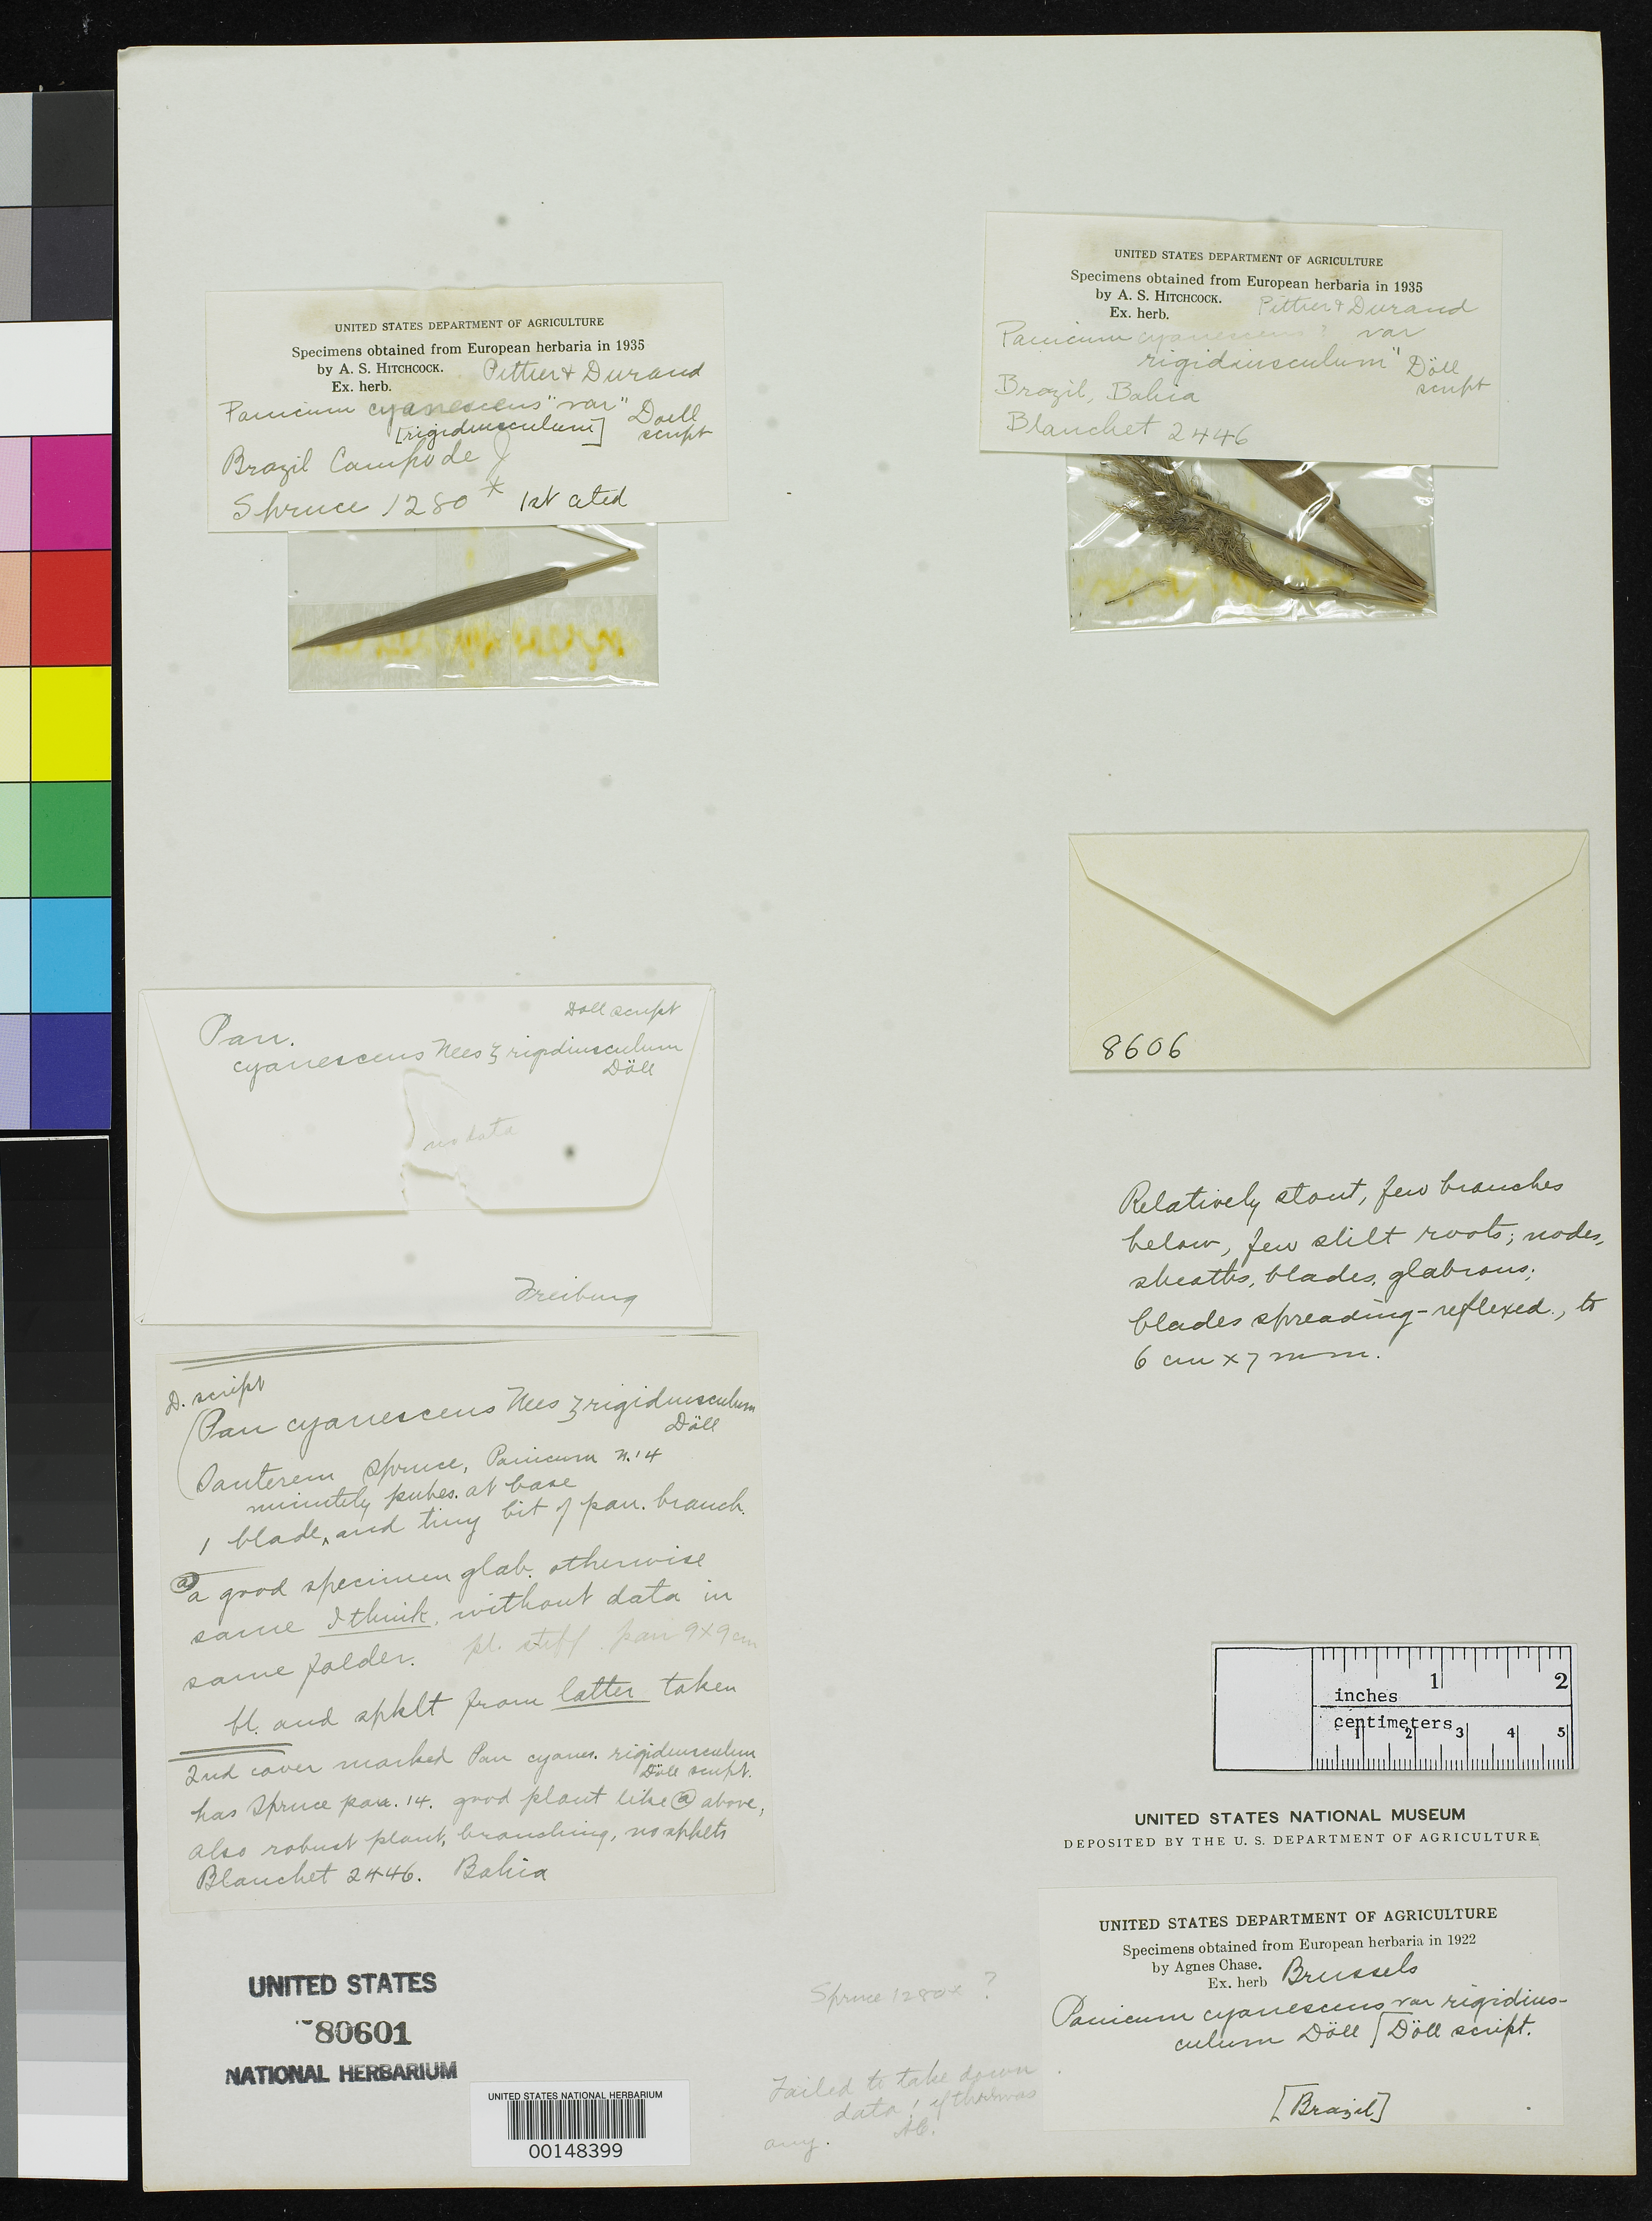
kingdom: Plantae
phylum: Tracheophyta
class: Liliopsida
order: Poales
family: Poaceae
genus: Panicum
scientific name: Panicum cyanescens var. rigidiusculum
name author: Döll in Mart.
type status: Type Fragment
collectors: R. Spruce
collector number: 1380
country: Brazil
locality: Campo de Javari.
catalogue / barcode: US 80601